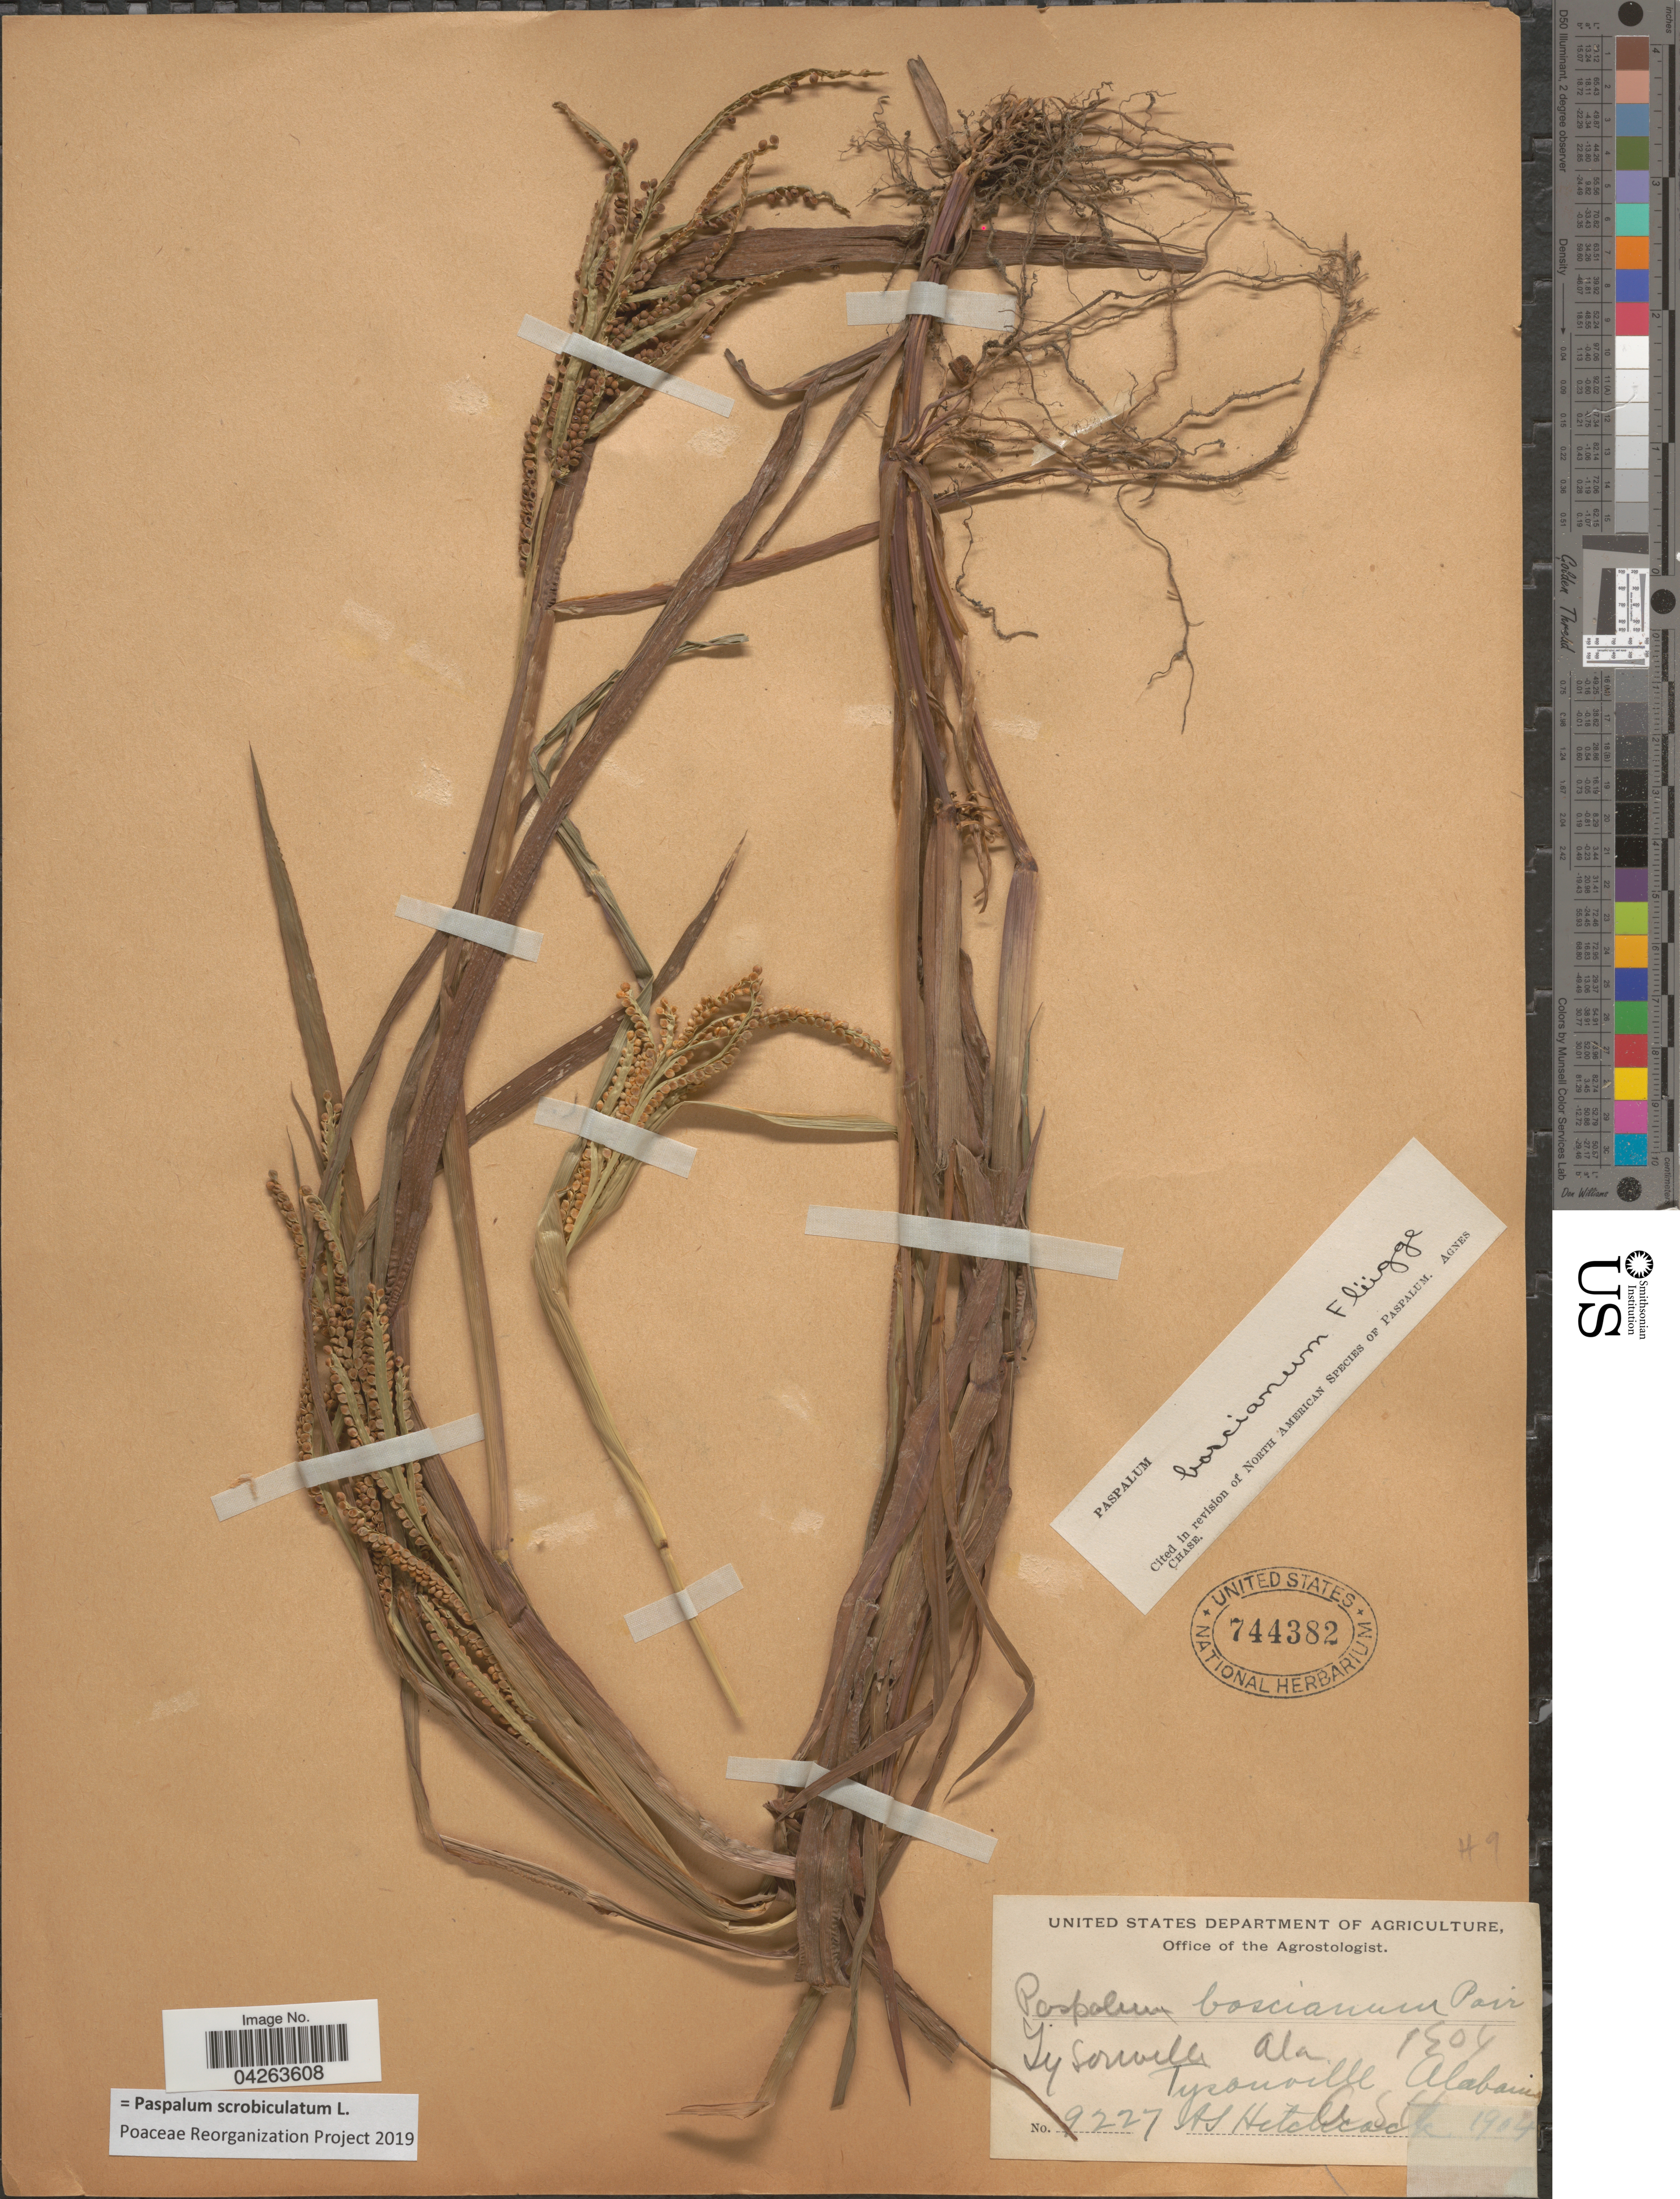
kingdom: Plantae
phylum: Tracheophyta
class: Liliopsida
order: Poales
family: Poaceae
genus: Paspalum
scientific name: Paspalum scrobiculatum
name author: L.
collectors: A. S. Hitchcock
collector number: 9227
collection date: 1904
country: United States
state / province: Alabama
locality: Tysonville.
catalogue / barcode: US 744382